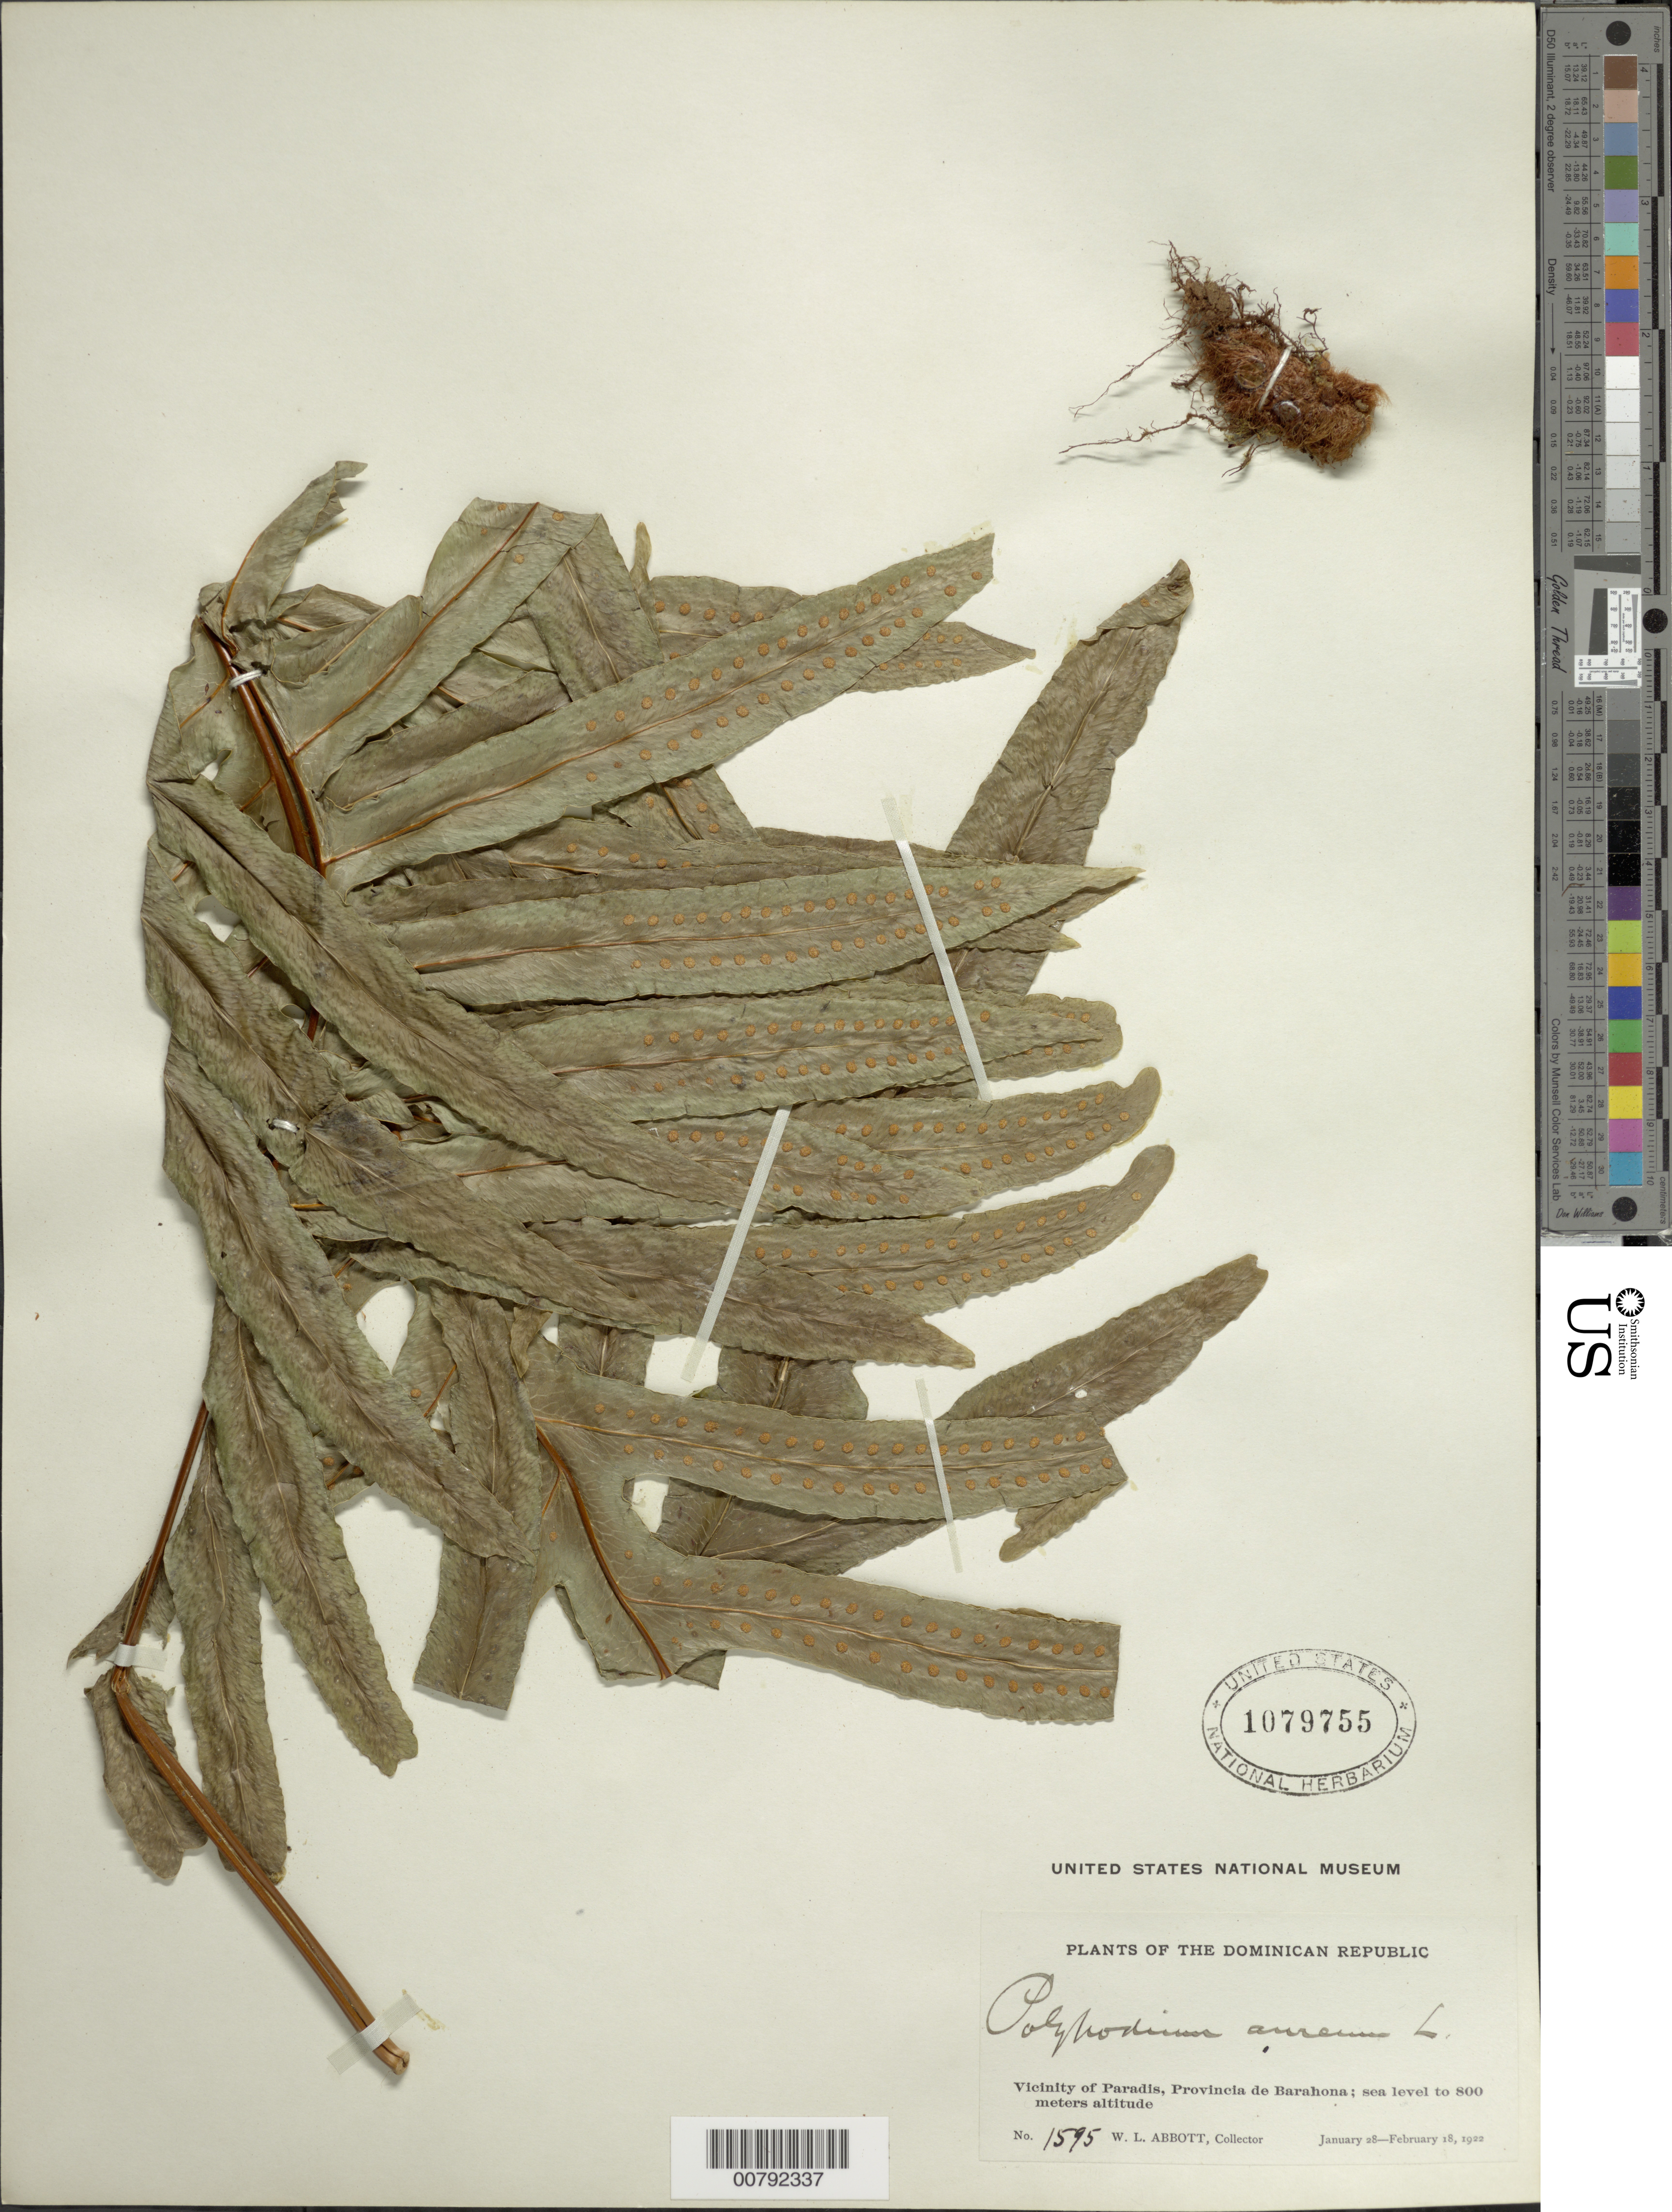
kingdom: Plantae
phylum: Tracheophyta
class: Polypodiopsida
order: Polypodiales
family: Polypodiaceae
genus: Phlebodium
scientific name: Phlebodium pseudoaureum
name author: (Cav.) Lellinger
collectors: W. L. Abbott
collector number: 1595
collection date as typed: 28 Feb 1922 18 Feb 1922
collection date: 1922-02-18/1922-02-28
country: Dominican Republic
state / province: Barahona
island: Hispaniola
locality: Paradis vicinity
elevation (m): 0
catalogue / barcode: US 1079755